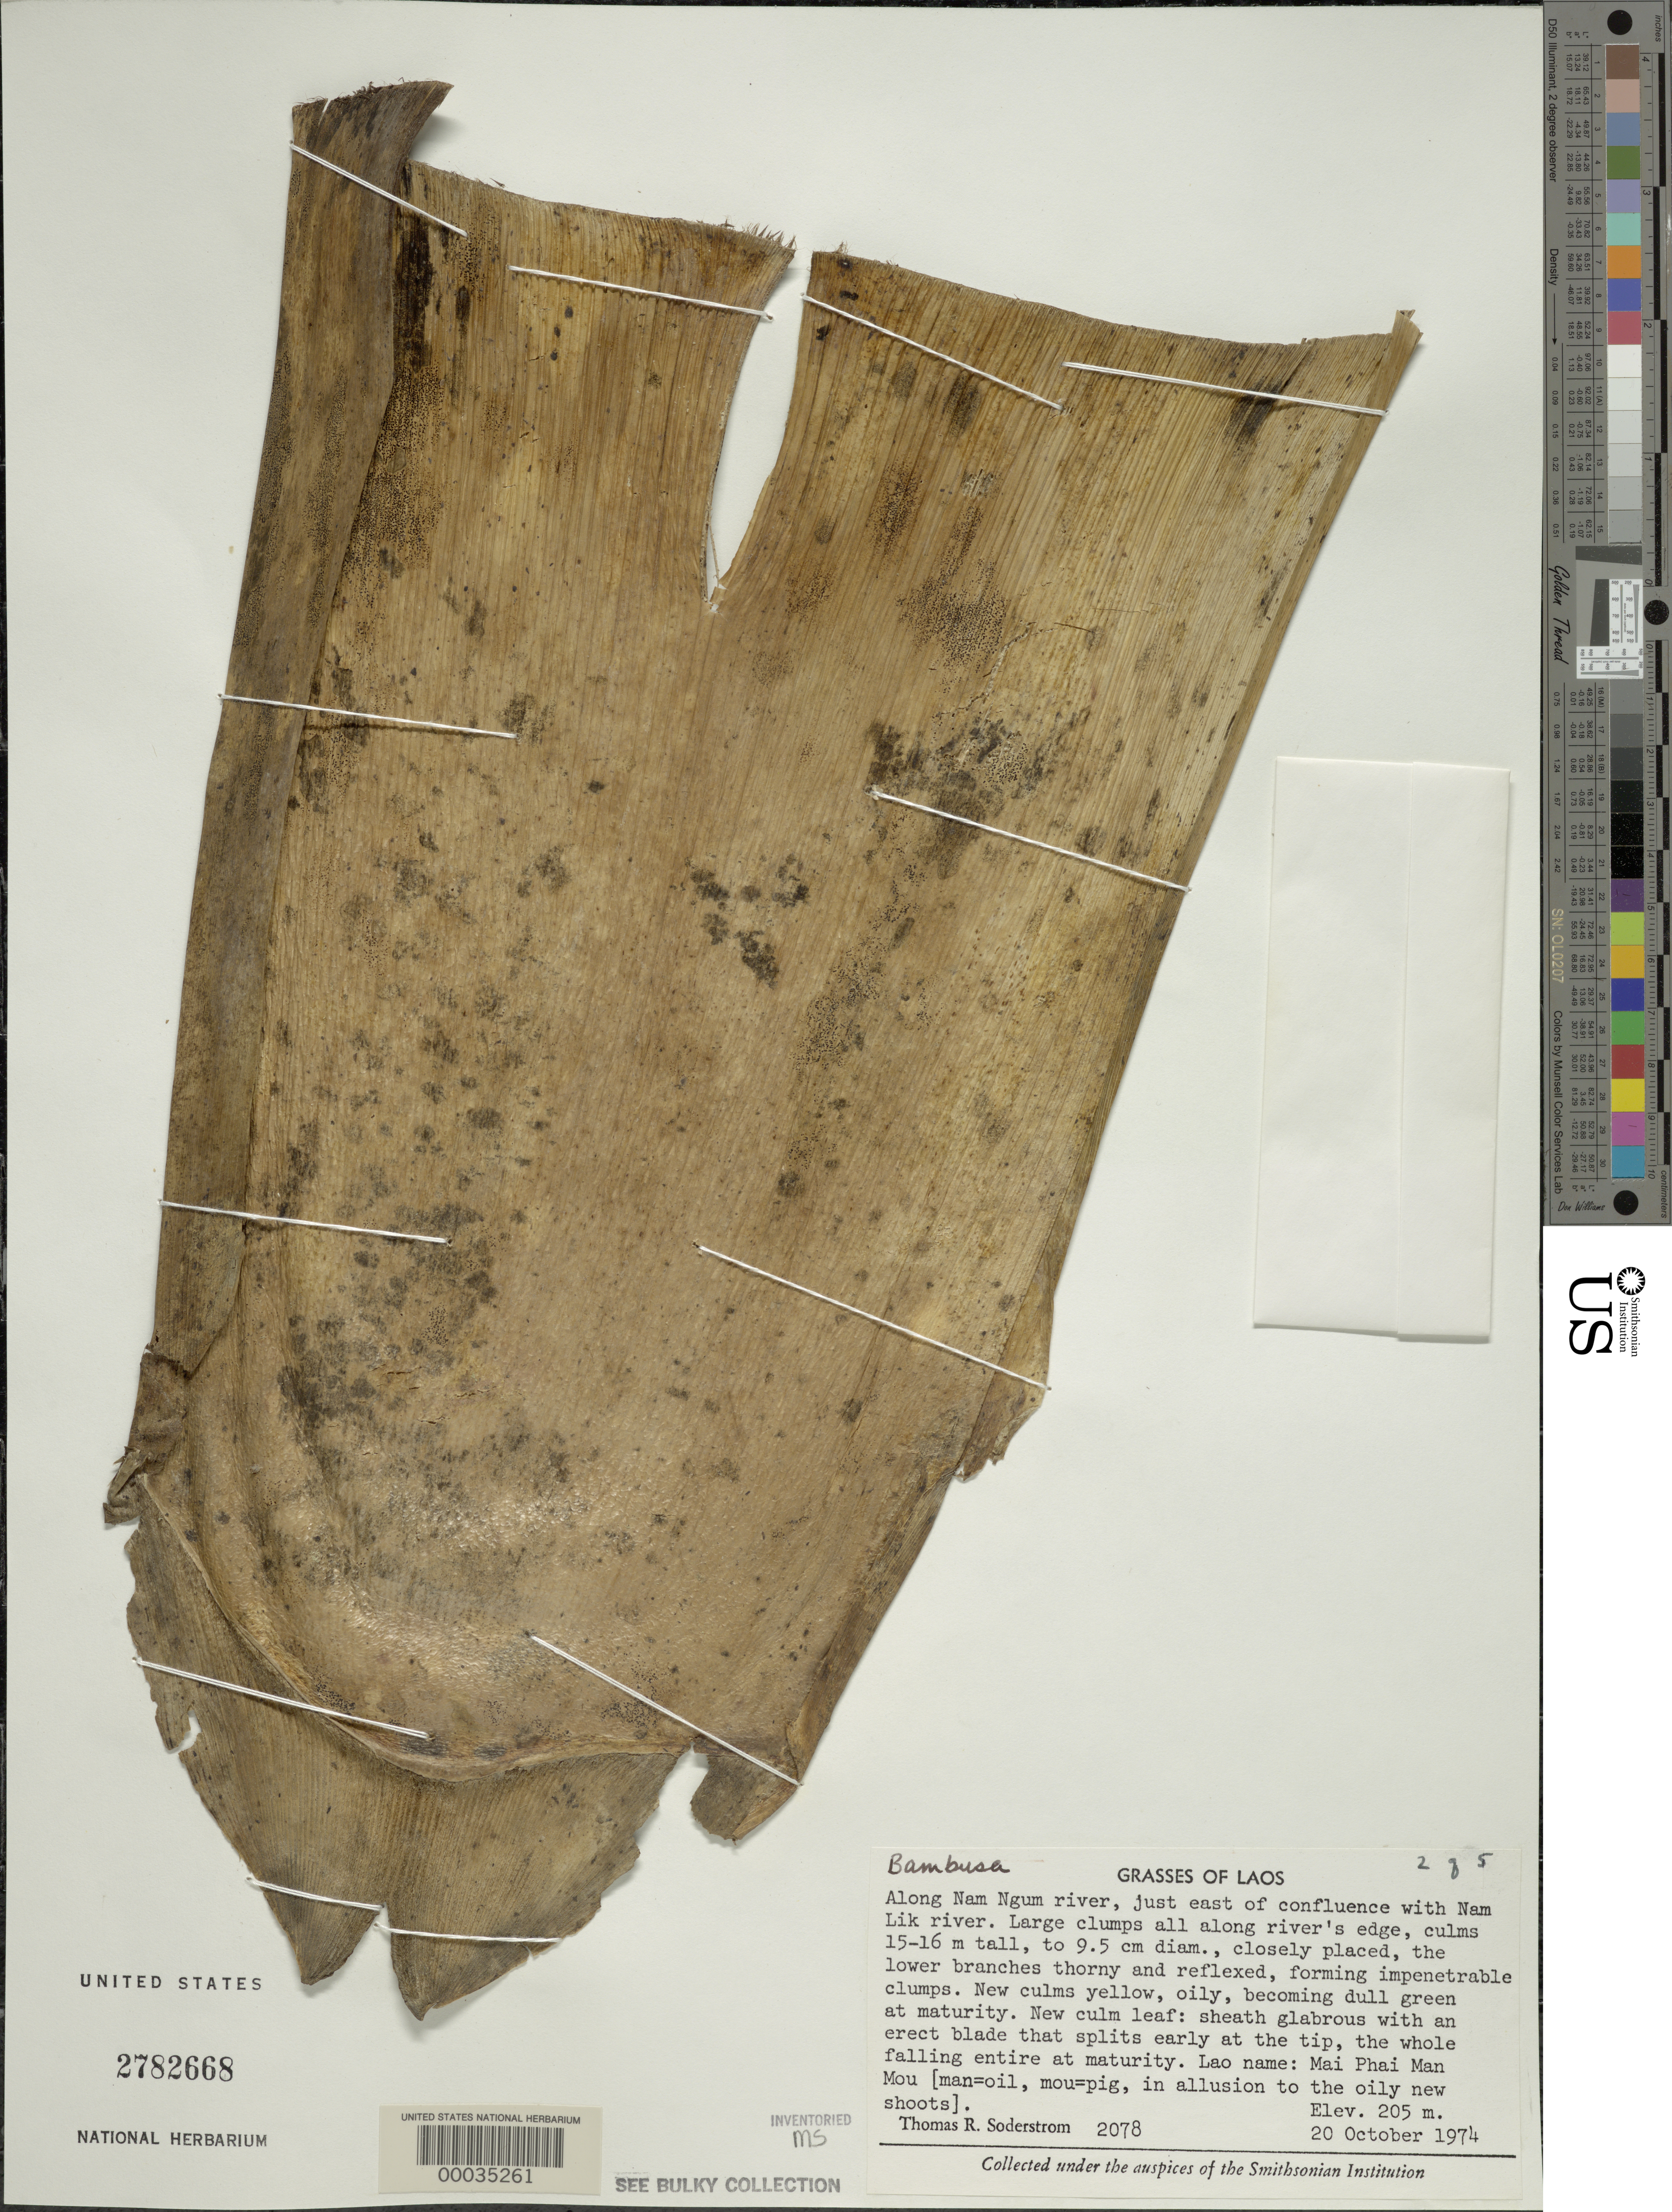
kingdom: Plantae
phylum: Tracheophyta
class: Liliopsida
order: Poales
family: Poaceae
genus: Bambusa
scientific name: Bambusa sp.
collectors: T. R. Soderstrom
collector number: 2078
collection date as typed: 20 Oct 1974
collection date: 1974-10-20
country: Laos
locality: Nam Ngum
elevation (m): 205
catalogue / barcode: US 2782668